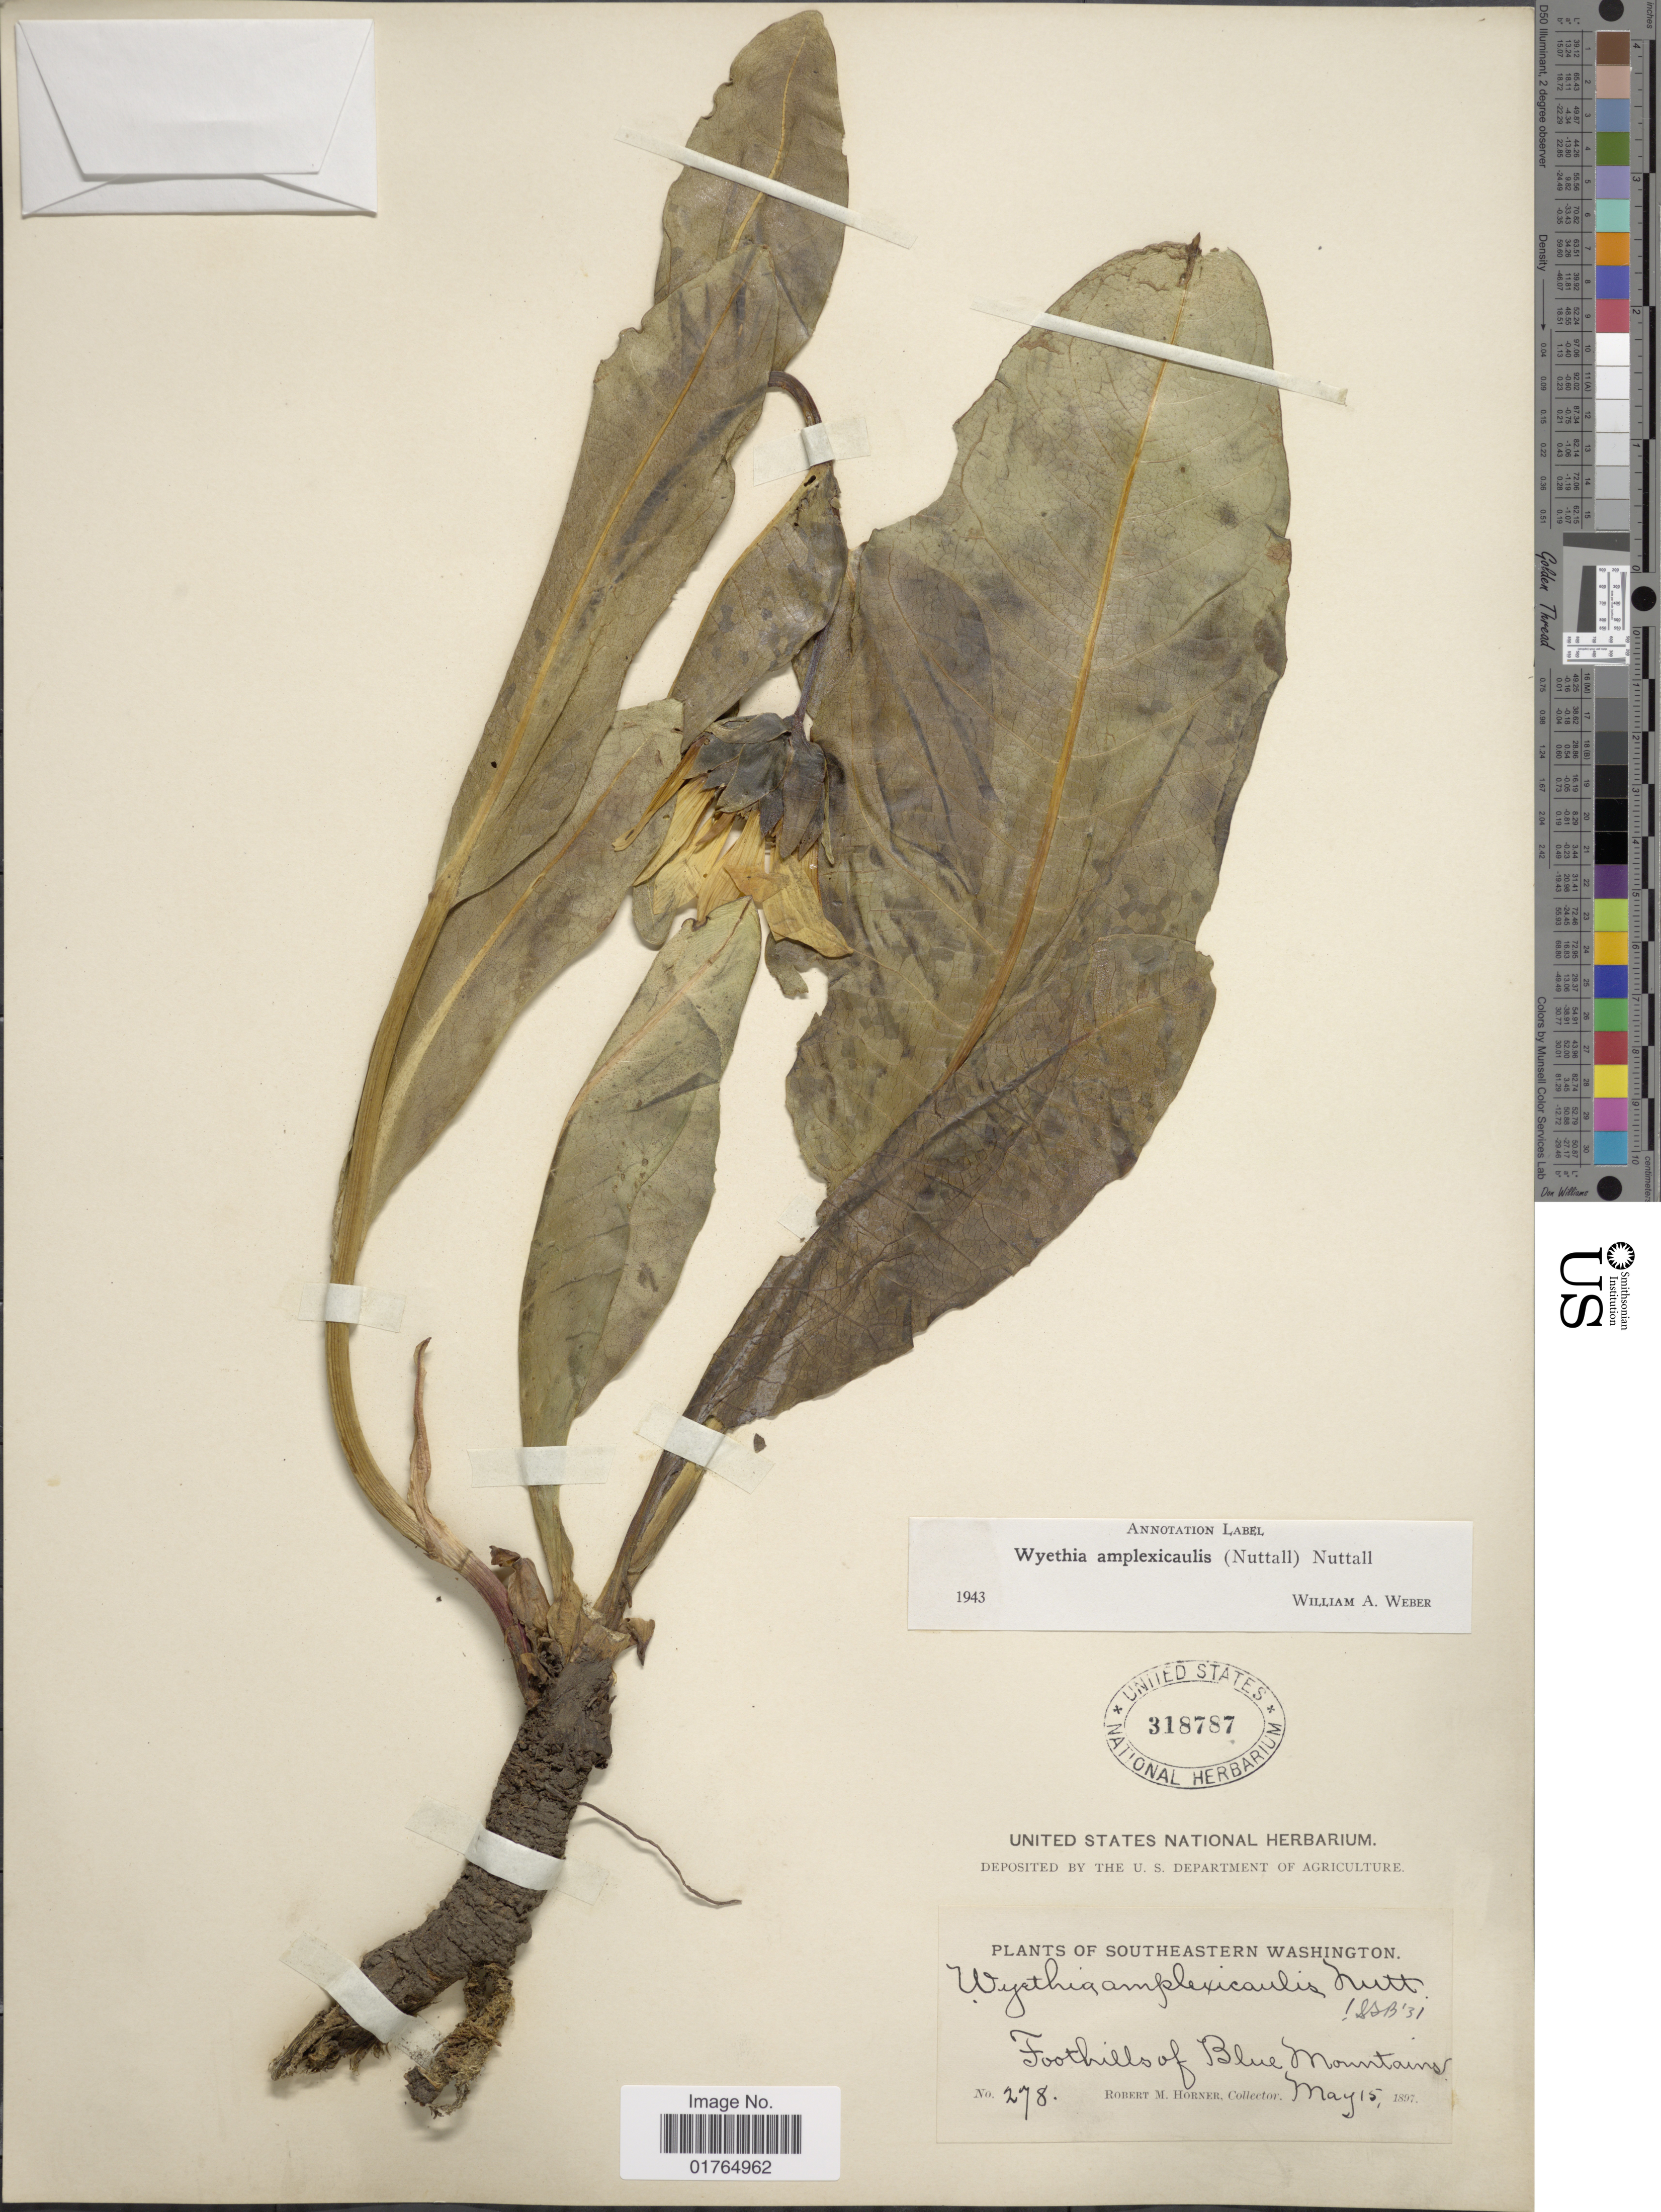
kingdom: Plantae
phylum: Tracheophyta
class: Magnoliopsida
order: Asterales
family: Asteraceae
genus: Wyethia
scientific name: Wyethia amplexicaulis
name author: Nutt.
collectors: R. Horner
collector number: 278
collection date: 1897-05-15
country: United States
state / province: Washington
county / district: Clallam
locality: Southeastern Washington, foothills of Blue Mountains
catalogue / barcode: US 318787